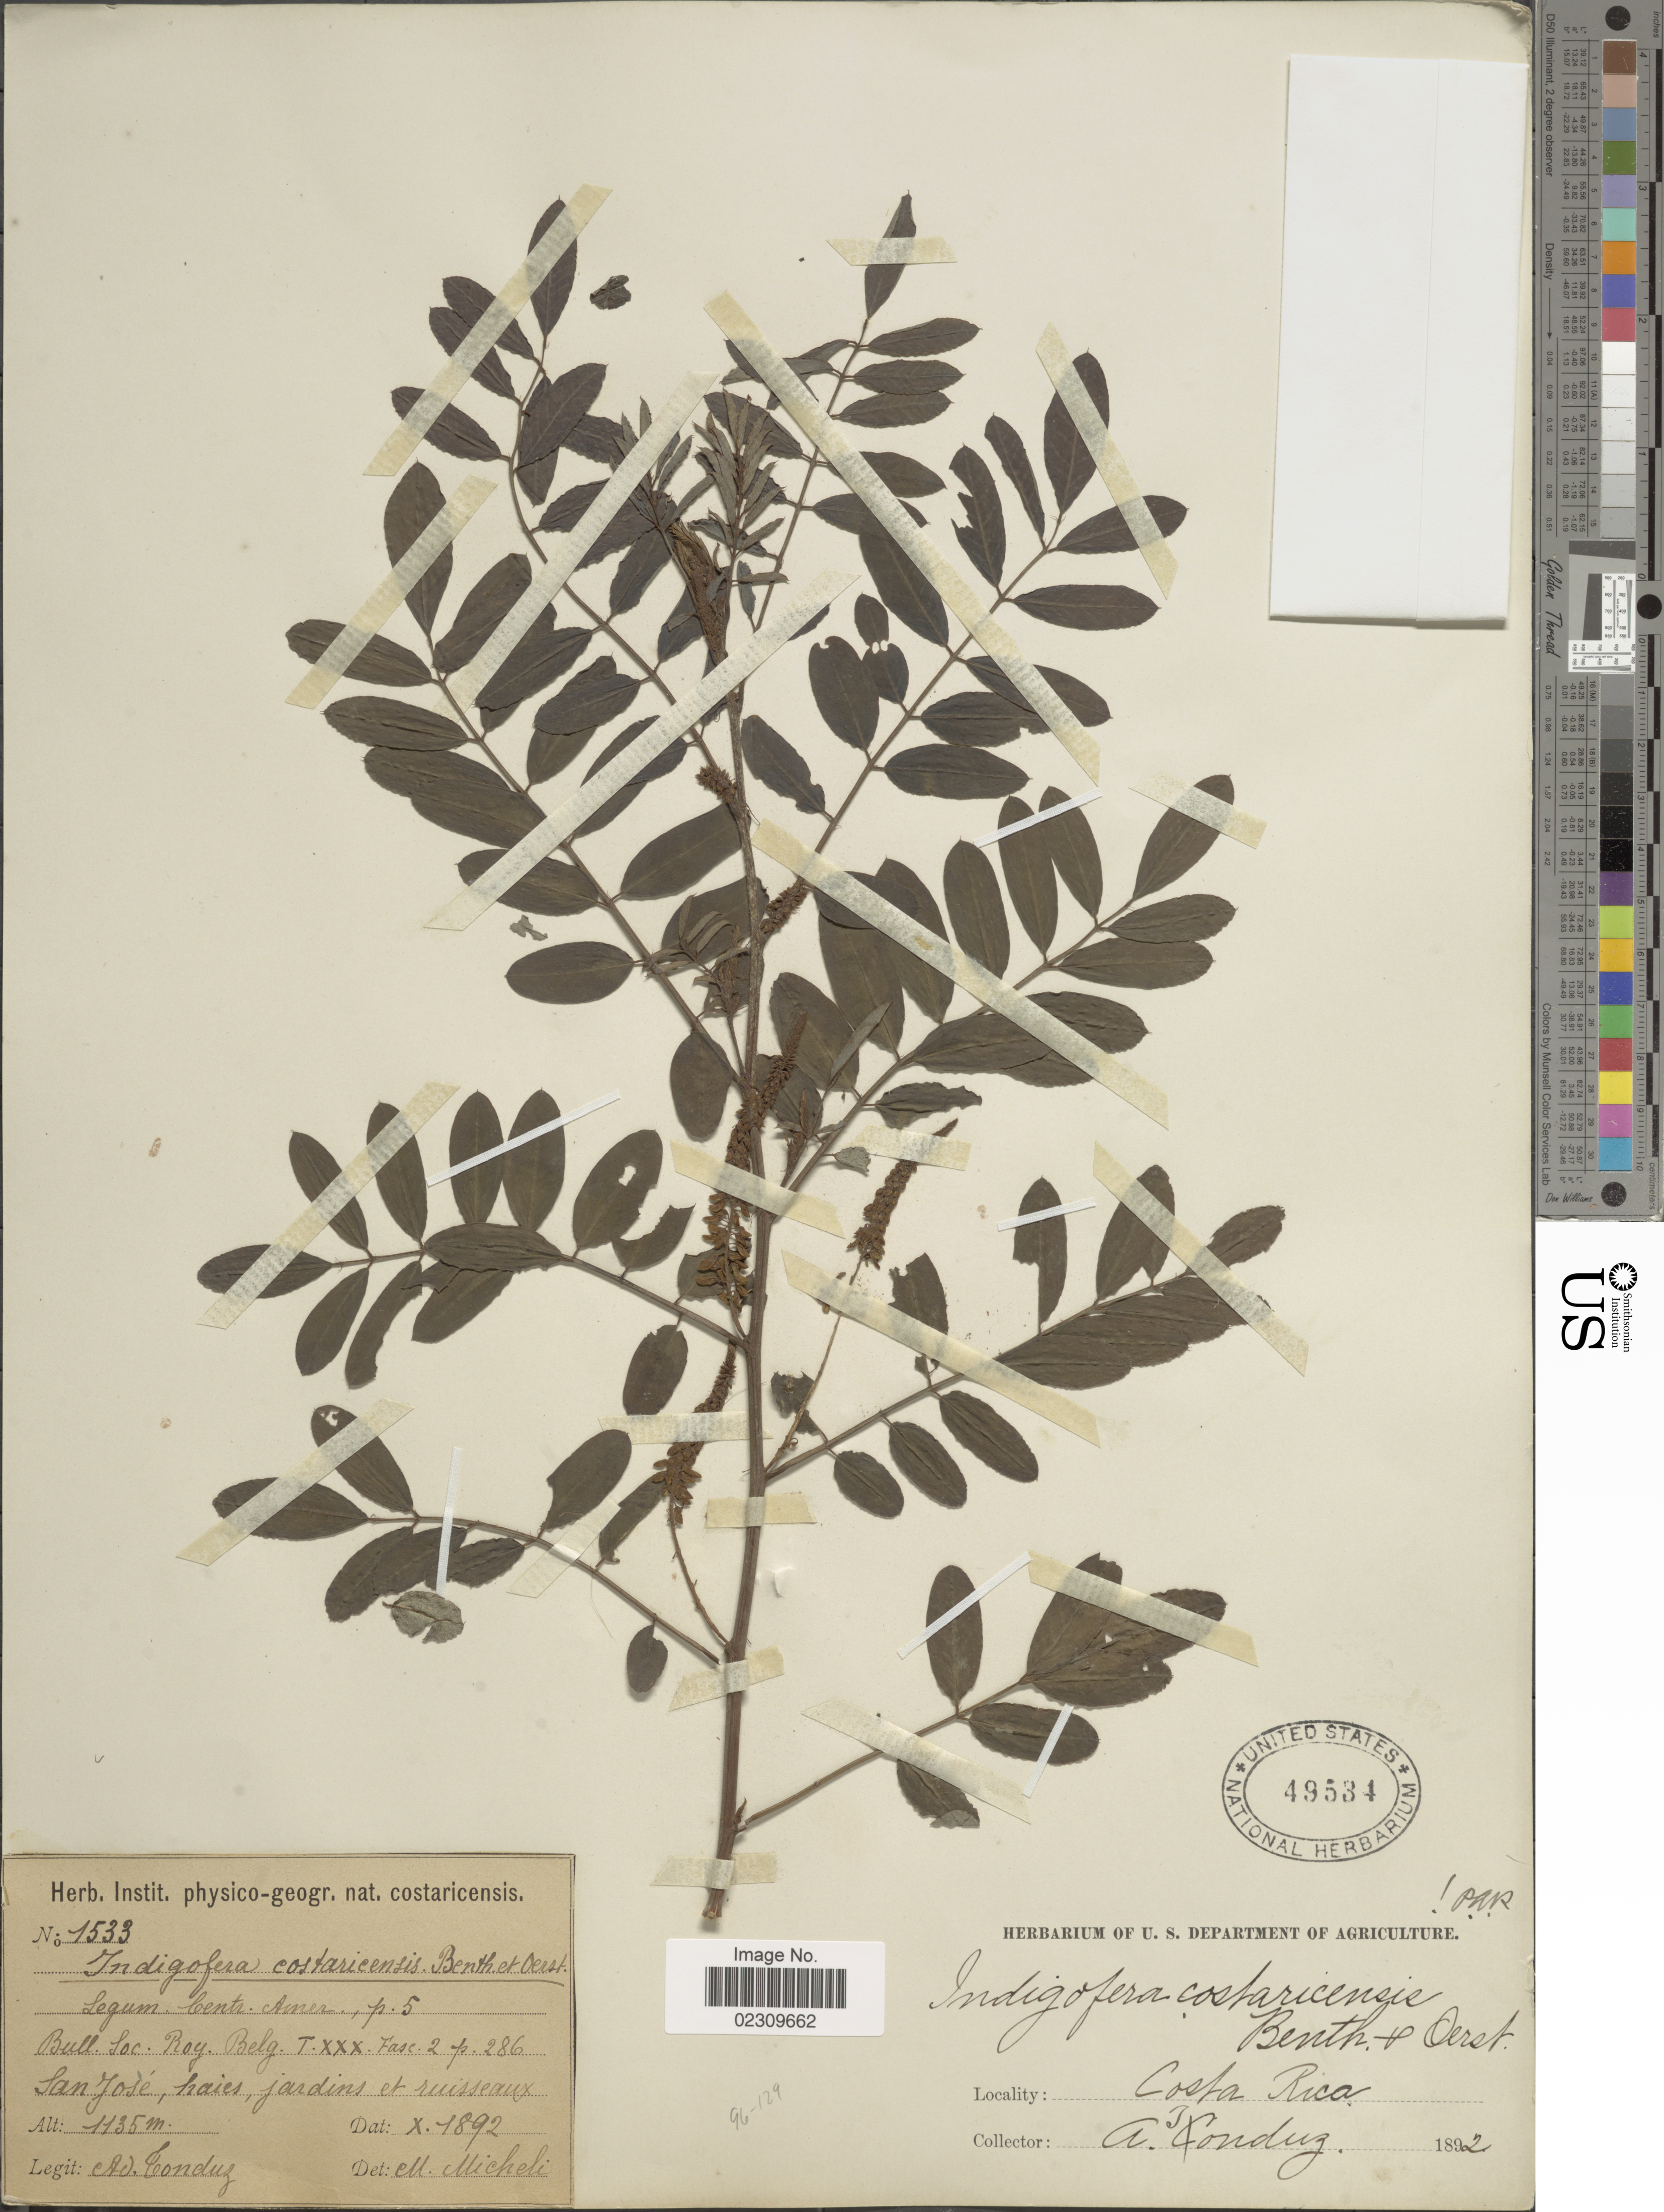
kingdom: Plantae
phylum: Tracheophyta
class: Magnoliopsida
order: Fabales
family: Fabaceae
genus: Indigofera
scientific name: Indigofera costaricensis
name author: Benth.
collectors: A. Tonduz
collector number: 1533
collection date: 1892-10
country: Costa Rica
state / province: San José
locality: San José, haies, jardins et ruisseaux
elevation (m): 1135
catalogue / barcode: US 49534